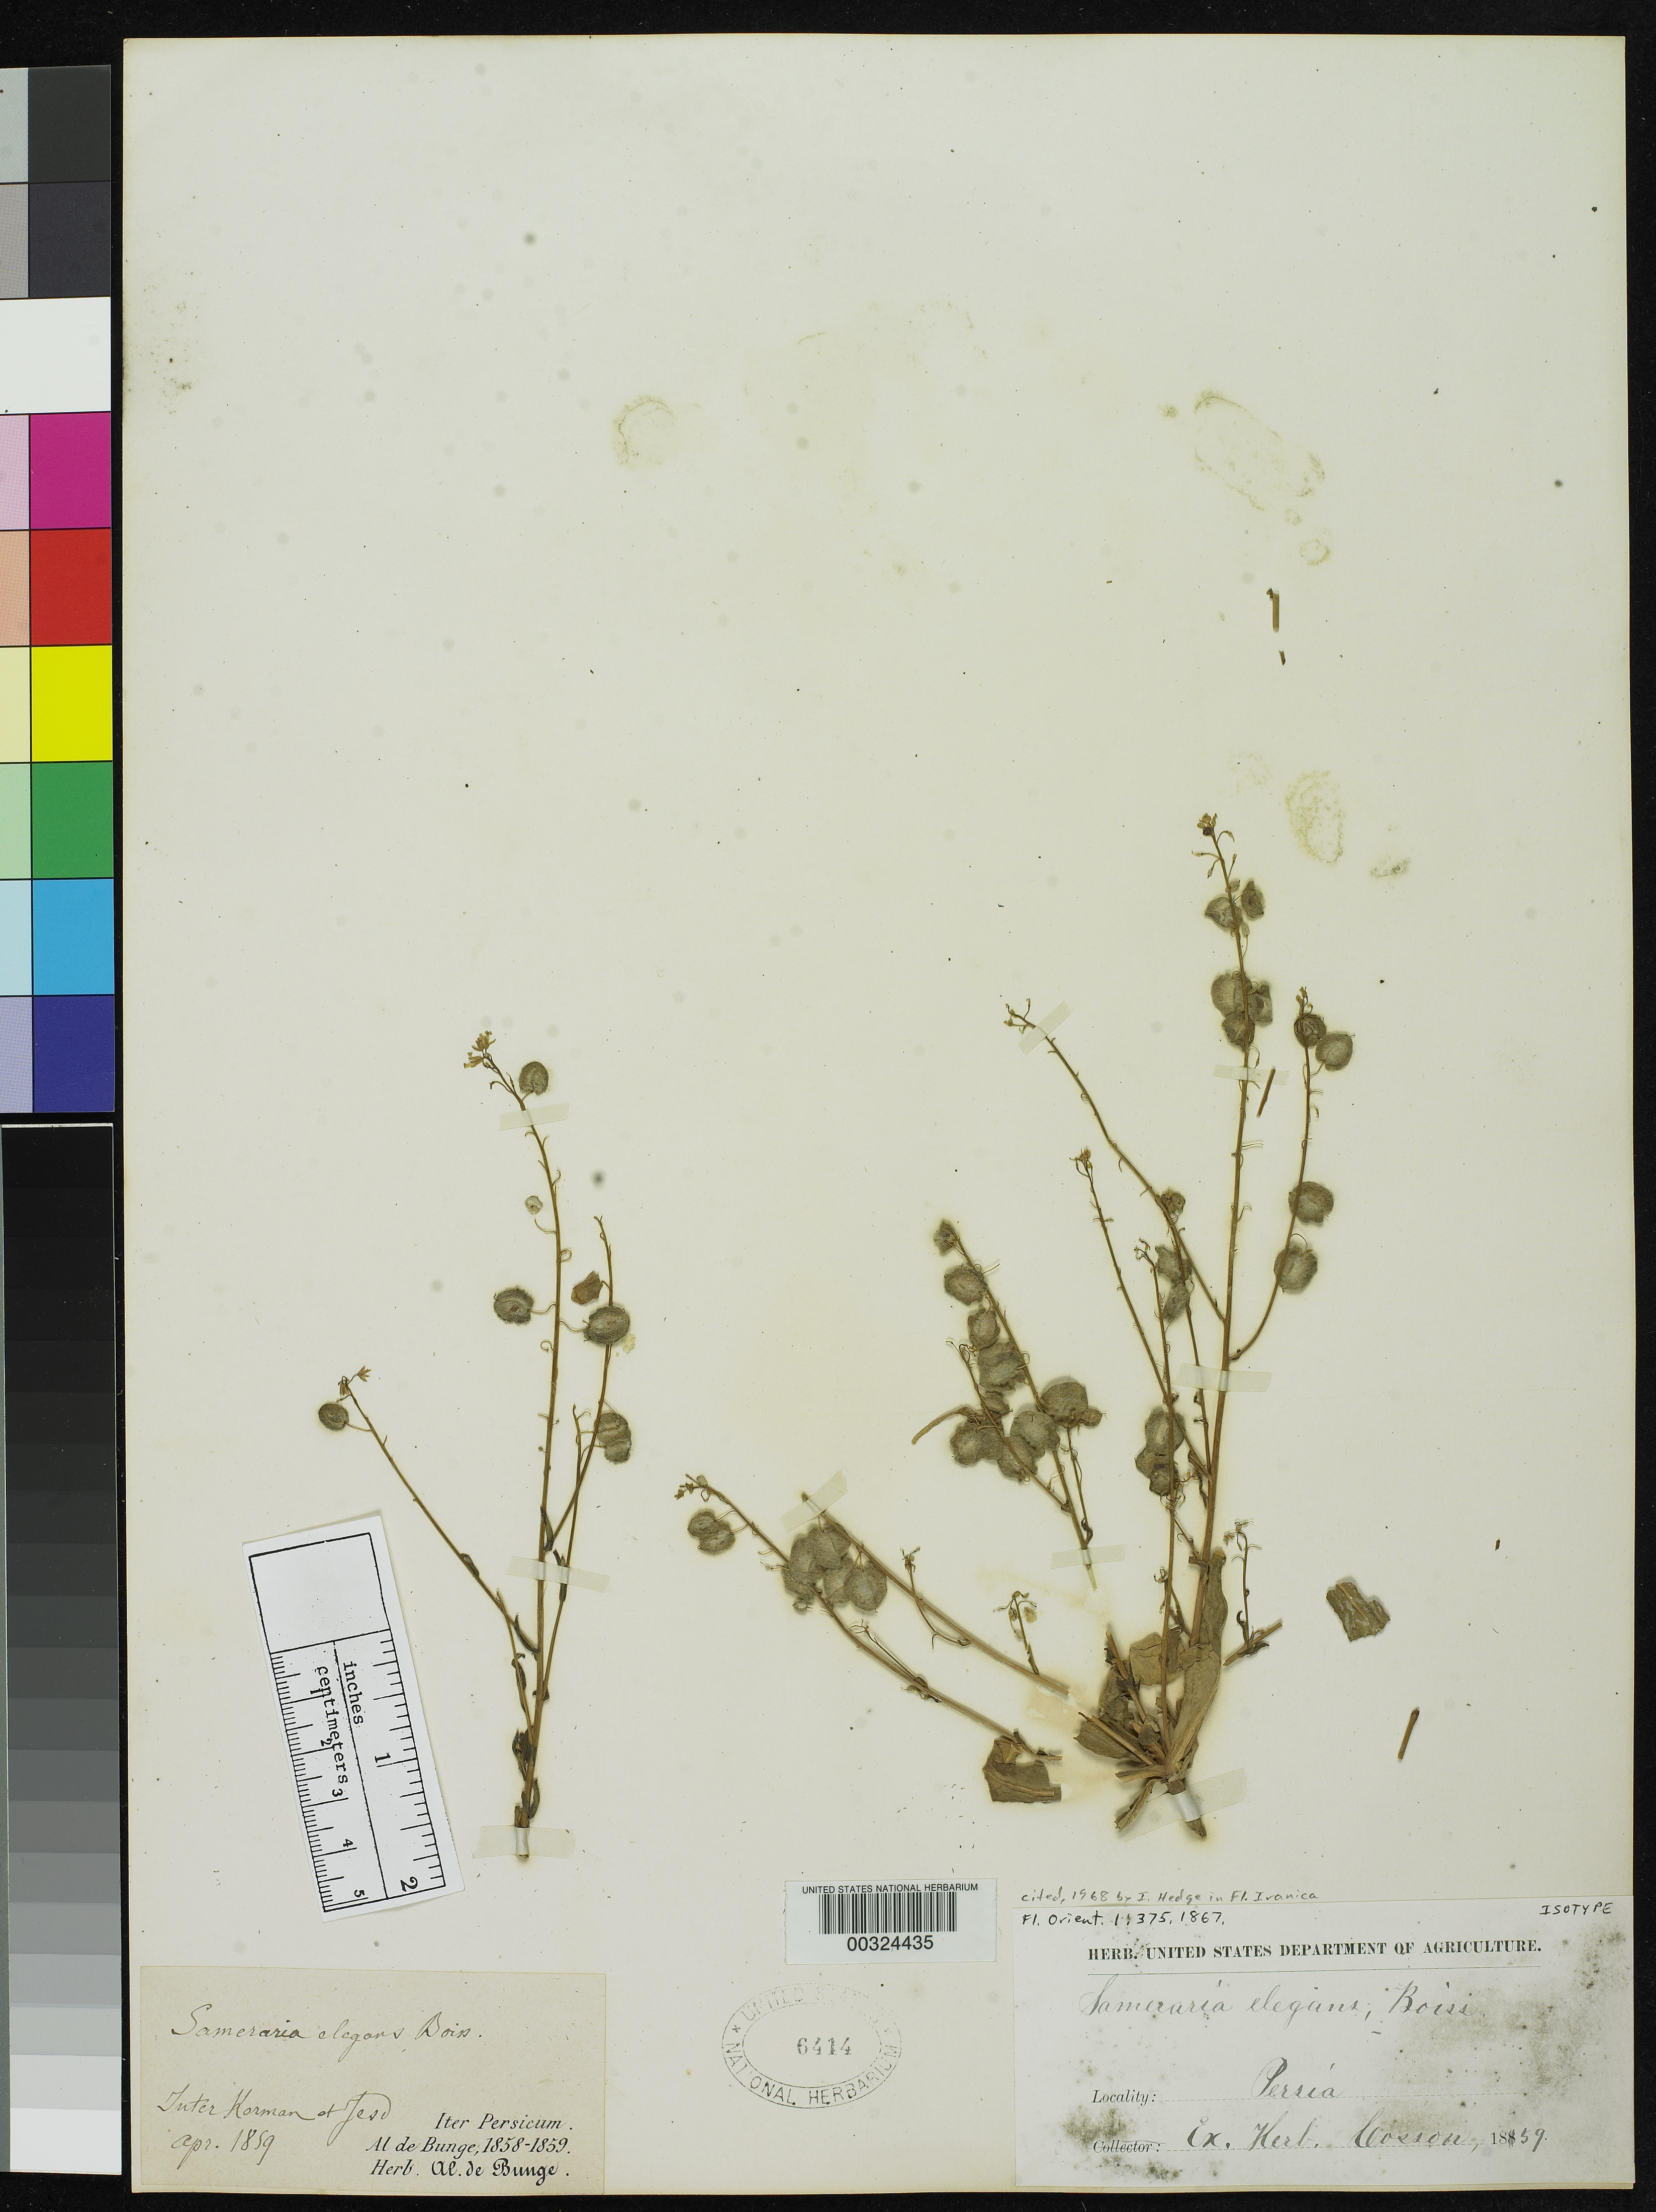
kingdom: Plantae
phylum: Tracheophyta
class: Magnoliopsida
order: Brassicales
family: Brassicaceae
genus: Sameraria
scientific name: Sameraria elegans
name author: Boiss.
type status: Isotype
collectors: A. Bunge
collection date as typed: Apr 1859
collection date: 1859-04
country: Iran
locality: Inter Kerman et Jezd.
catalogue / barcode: US 6414